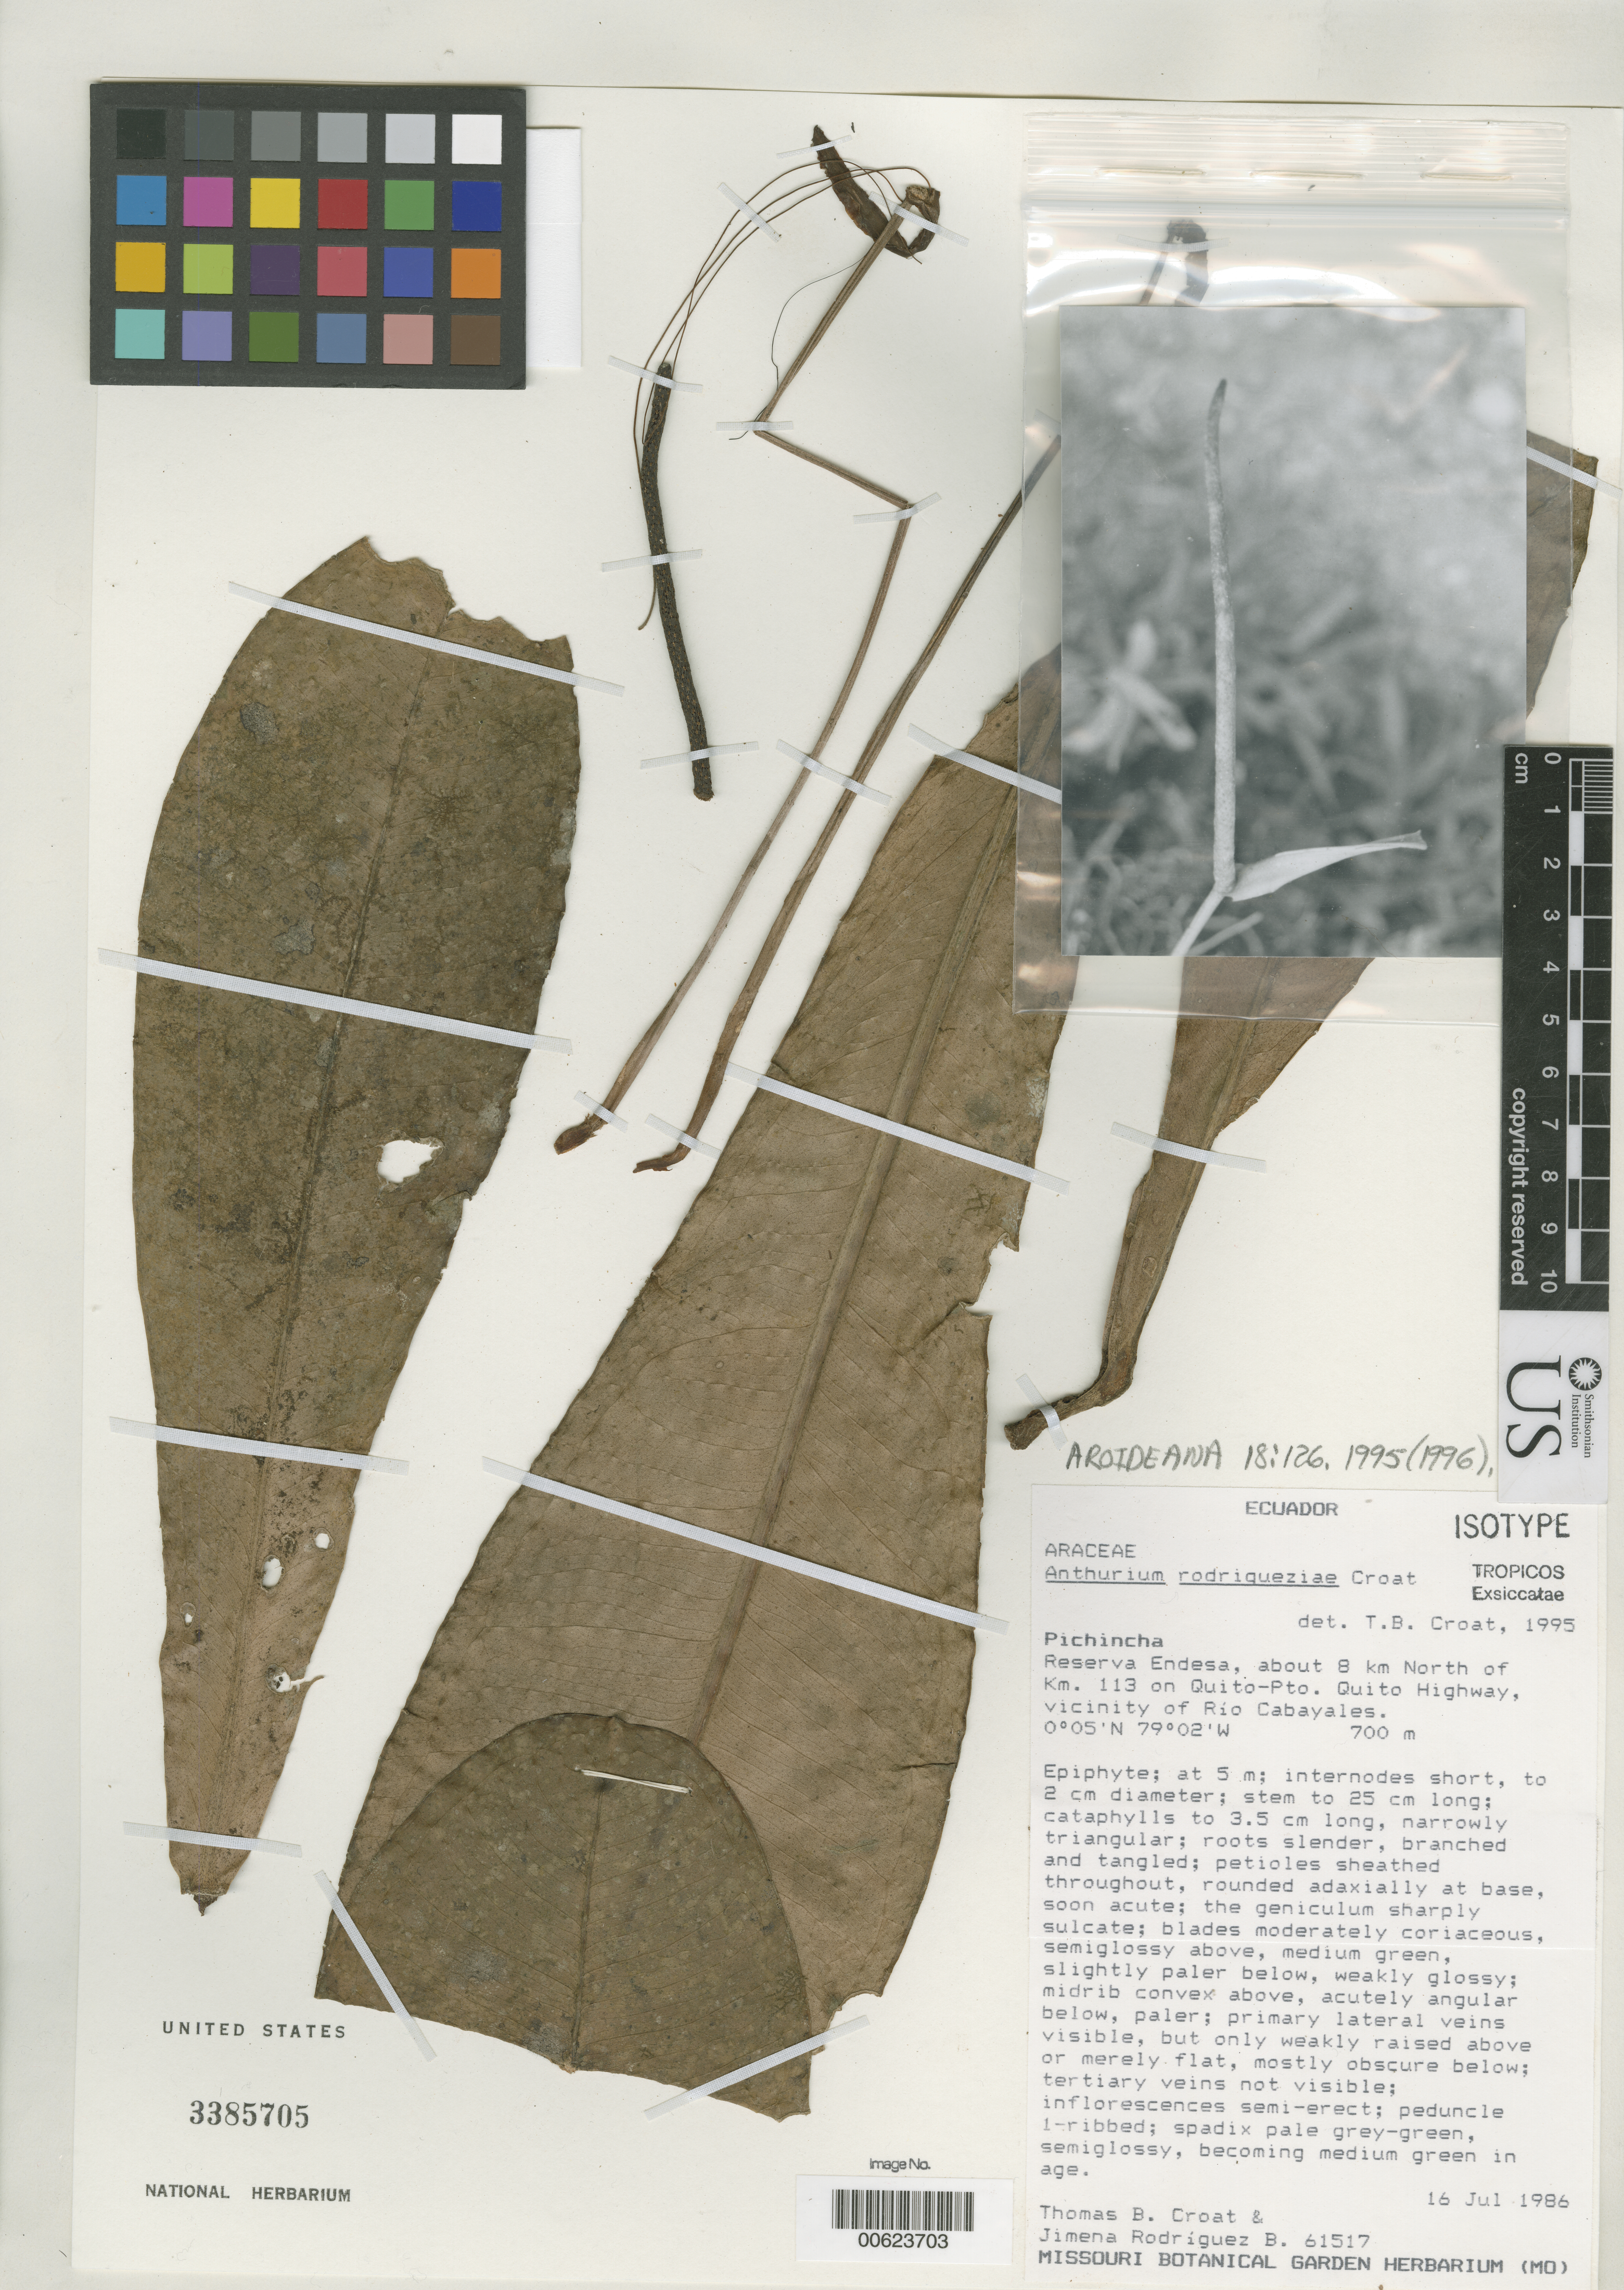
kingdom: Plantae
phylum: Tracheophyta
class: Liliopsida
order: Alismatales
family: Araceae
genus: Anthurium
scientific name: Anthurium rodrigueziae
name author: Croat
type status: Isotype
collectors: T. B. Croat & J. Rodriguez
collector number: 61517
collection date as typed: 16 Jul 1986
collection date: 1986-07-16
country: Ecuador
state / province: Pichincha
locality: Reserva Endesa, ca. 8 km N of km 113 on Quito-Pto. Quito highway, vicinity of Rio Cabuyales.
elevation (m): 700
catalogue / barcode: US 3385705